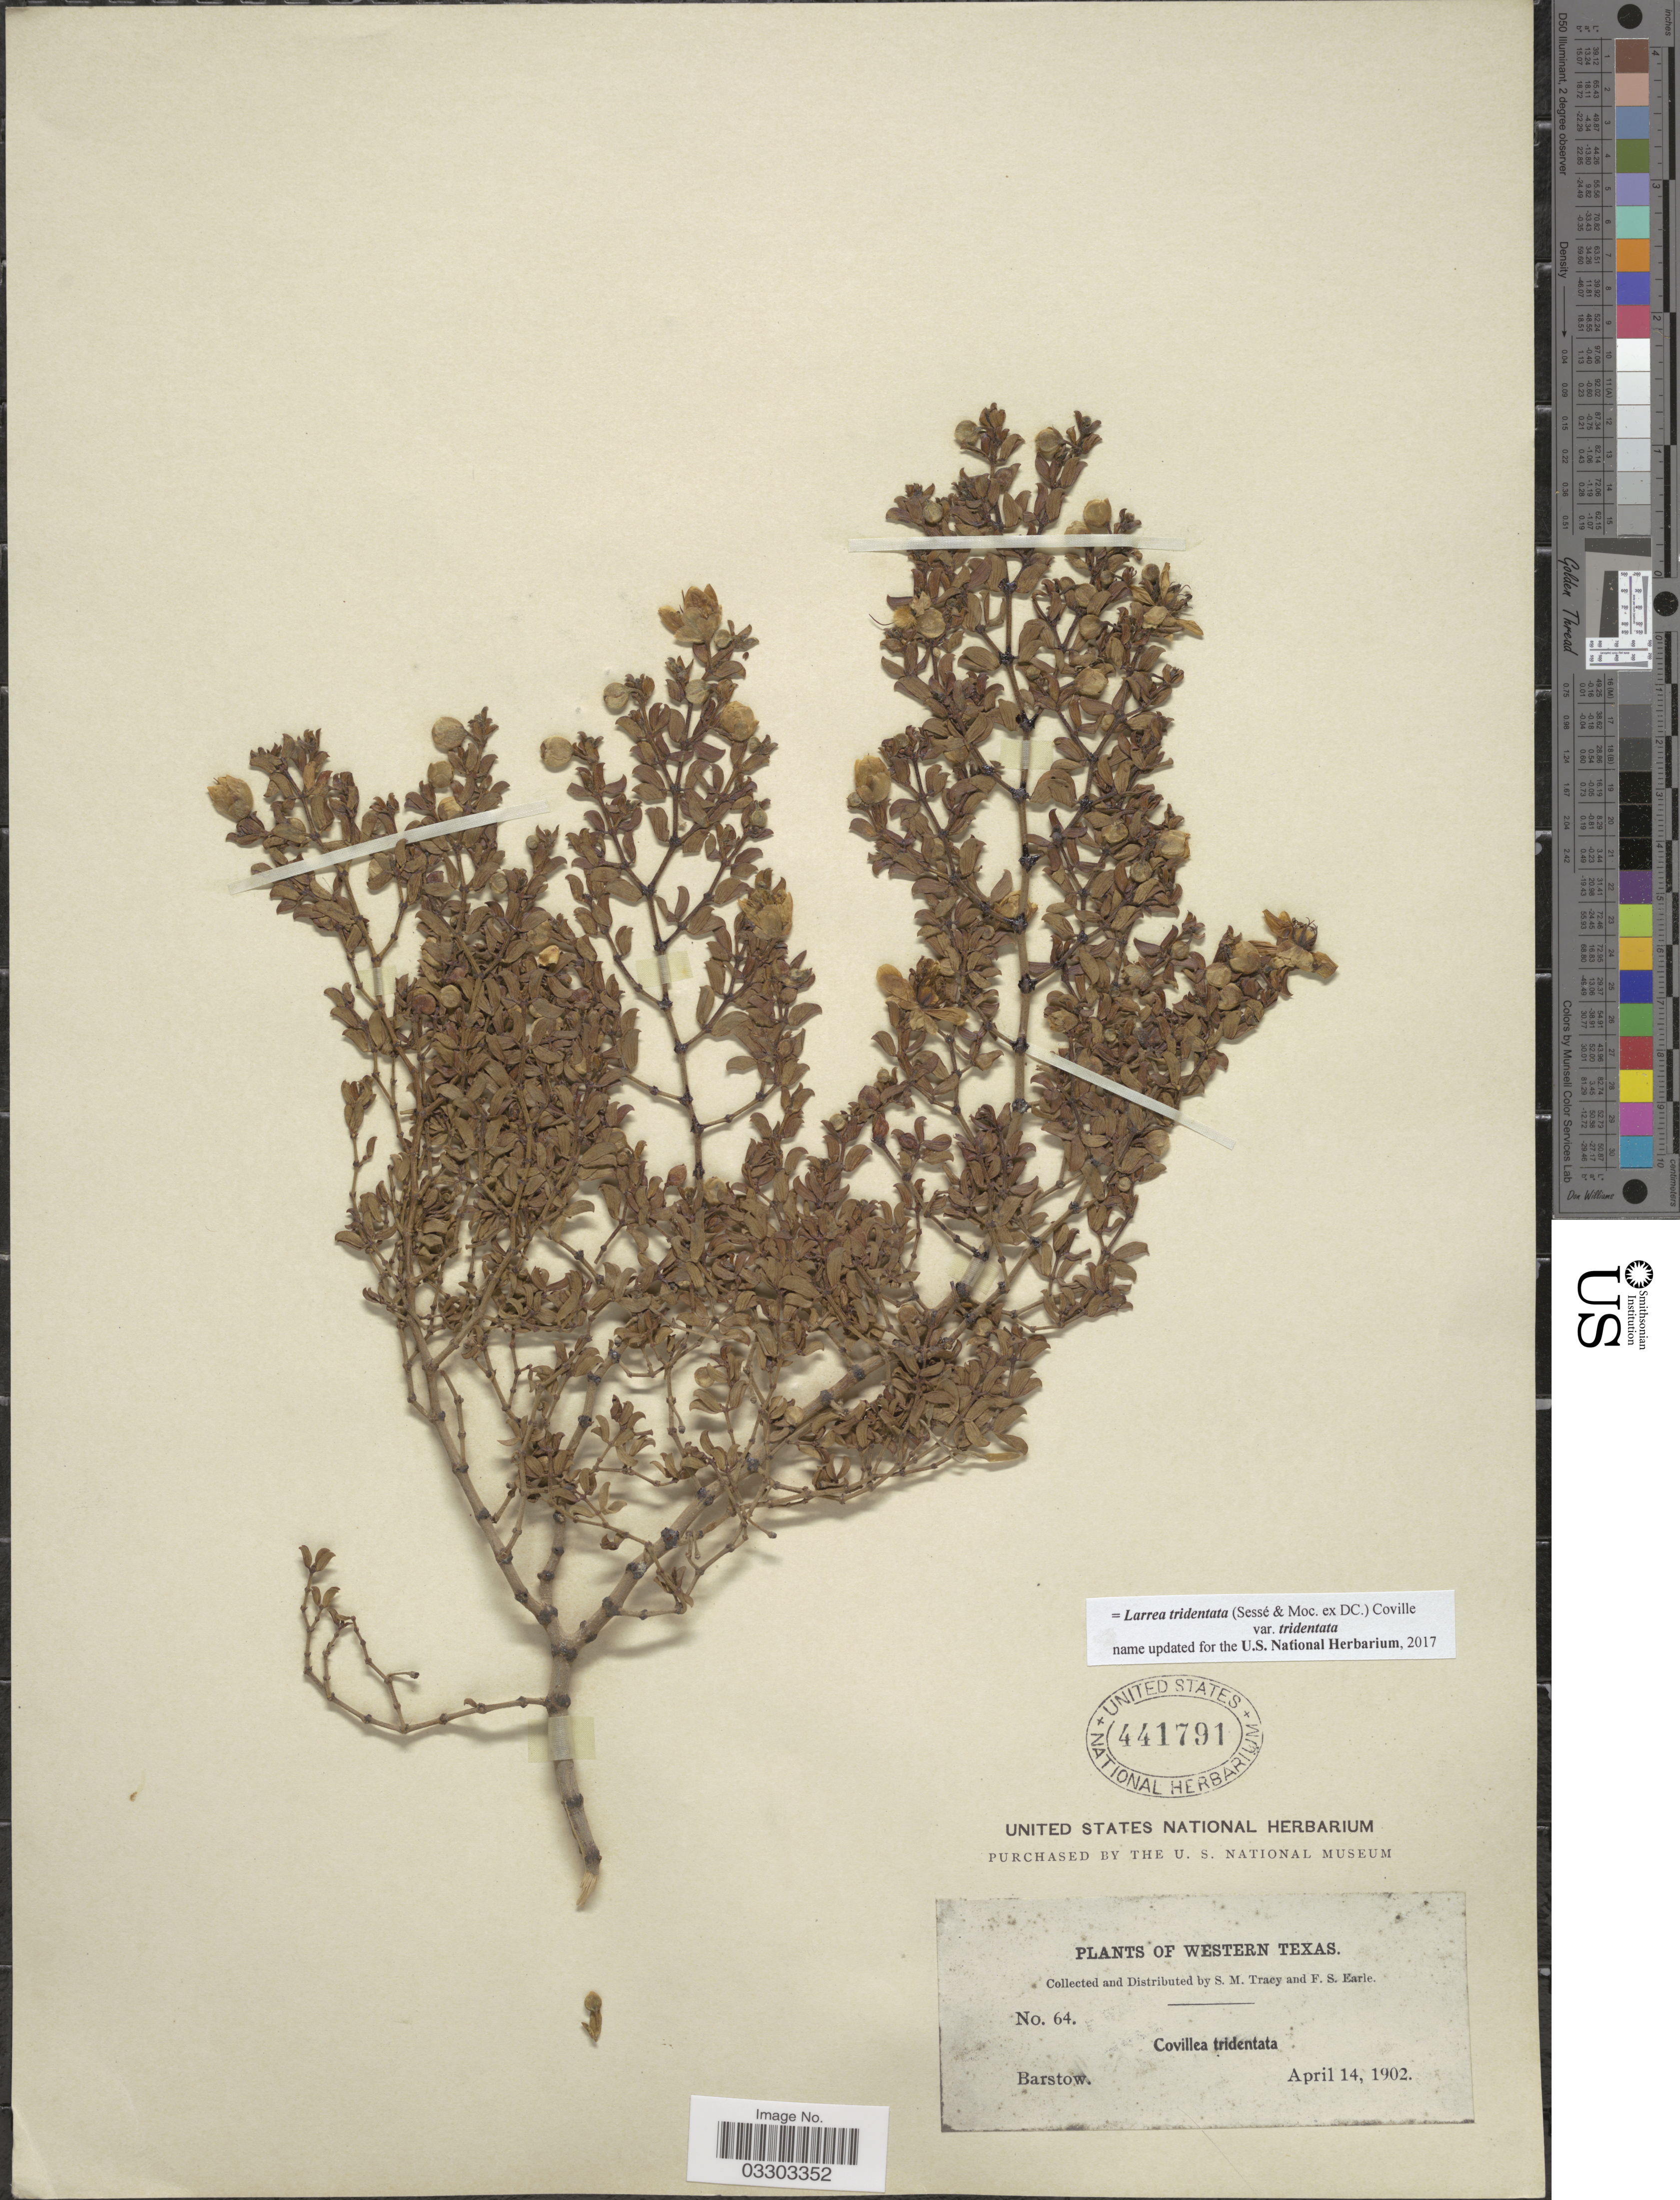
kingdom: Plantae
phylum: Tracheophyta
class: Magnoliopsida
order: Zygophyllales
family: Zygophyllaceae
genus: Larrea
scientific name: Larrea tridentata var. tridentata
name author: (Sessé & Moc. ex DC.) Coville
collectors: S. M. Tracy & F. S. Earle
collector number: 64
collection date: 1902-04-14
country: United States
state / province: Texas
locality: Western Texas. Barstow.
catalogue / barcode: US 441791